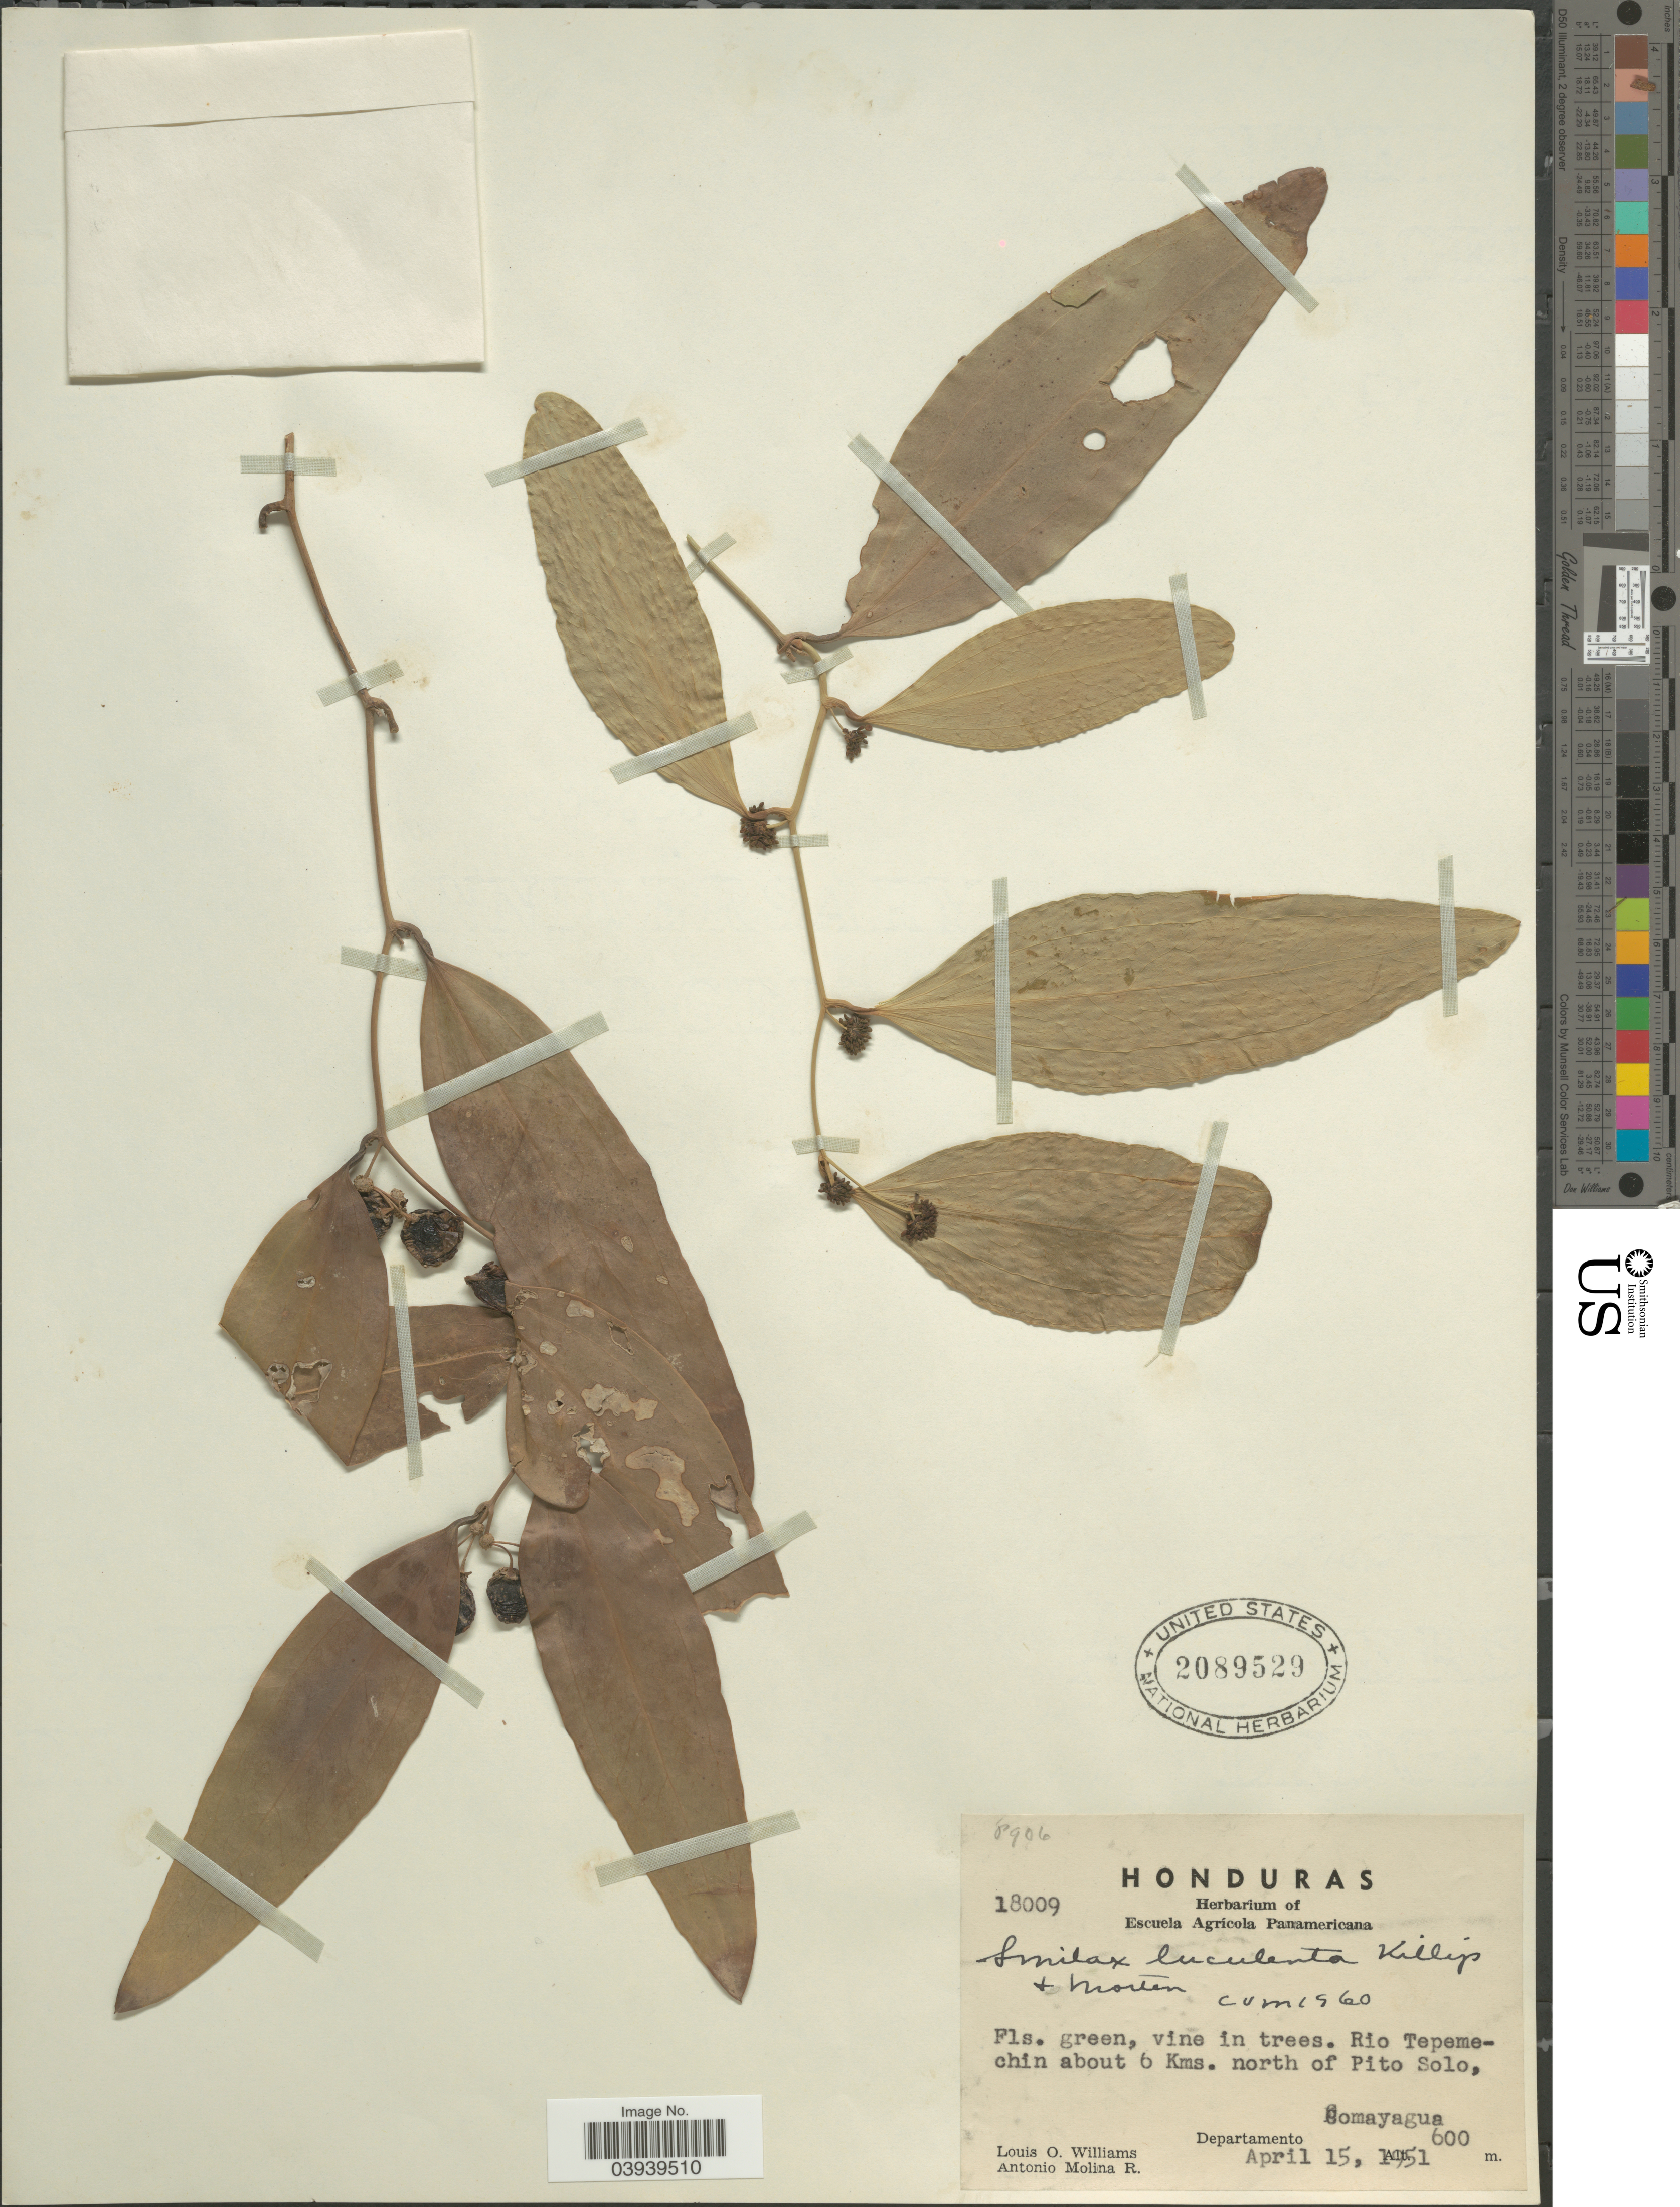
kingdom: Plantae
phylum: Tracheophyta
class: Liliopsida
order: Liliales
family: Smilacaceae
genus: Smilax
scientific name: Smilax luculenta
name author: Killip & C.V. Morton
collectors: L. O. Williams & A. Molina R.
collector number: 18009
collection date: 1951-04-15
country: Honduras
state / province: Comayagua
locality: Rio Tepemechin about 6 Kms. north of Pito Solo, Departamento Comayagua.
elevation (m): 600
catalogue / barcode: US 2089529